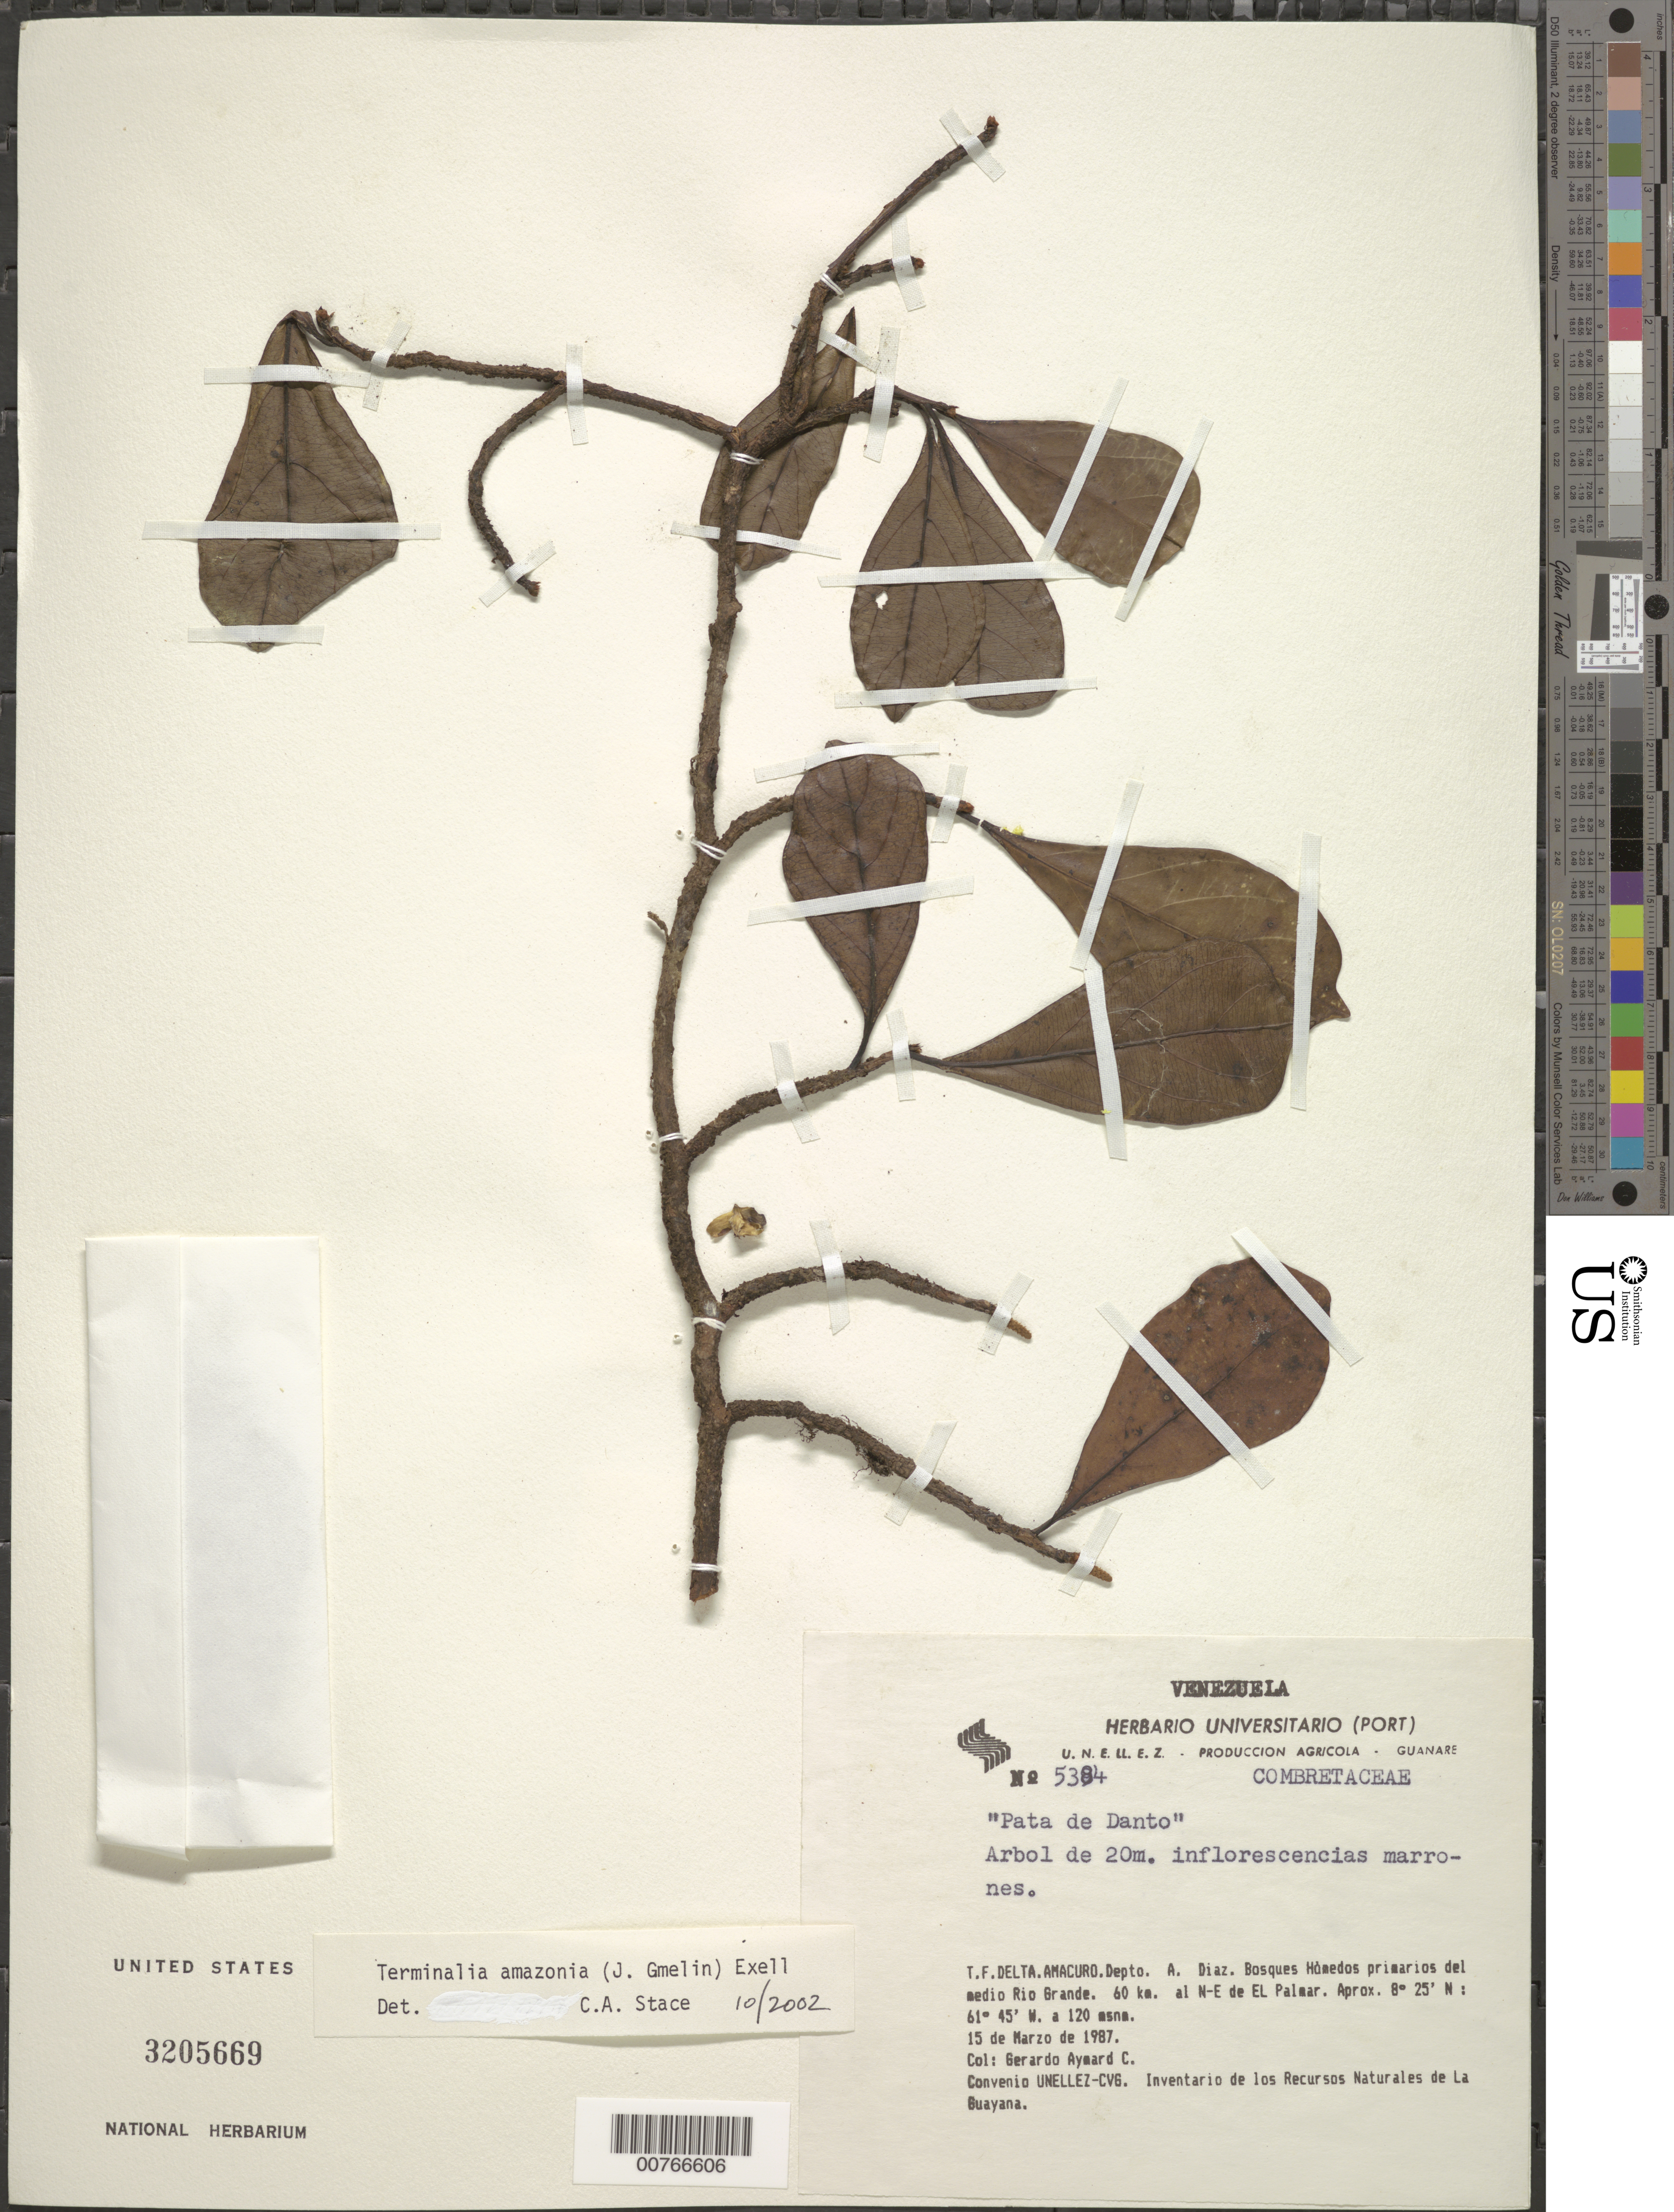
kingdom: Plantae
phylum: Tracheophyta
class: Magnoliopsida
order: Myrtales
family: Combretaceae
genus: Terminalia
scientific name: Terminalia amazonia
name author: (J.F. Gmel.) Exell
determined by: Stace, C. A.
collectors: G. A. Aymard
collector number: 5384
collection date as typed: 15-Mar-87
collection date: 1987-03-15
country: Venezuela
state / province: Delta Amacuro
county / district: Antonio Díaz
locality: Río Grande, 60 km NE of El Palmar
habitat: Primary wet forest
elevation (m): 120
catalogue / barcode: US 3205669